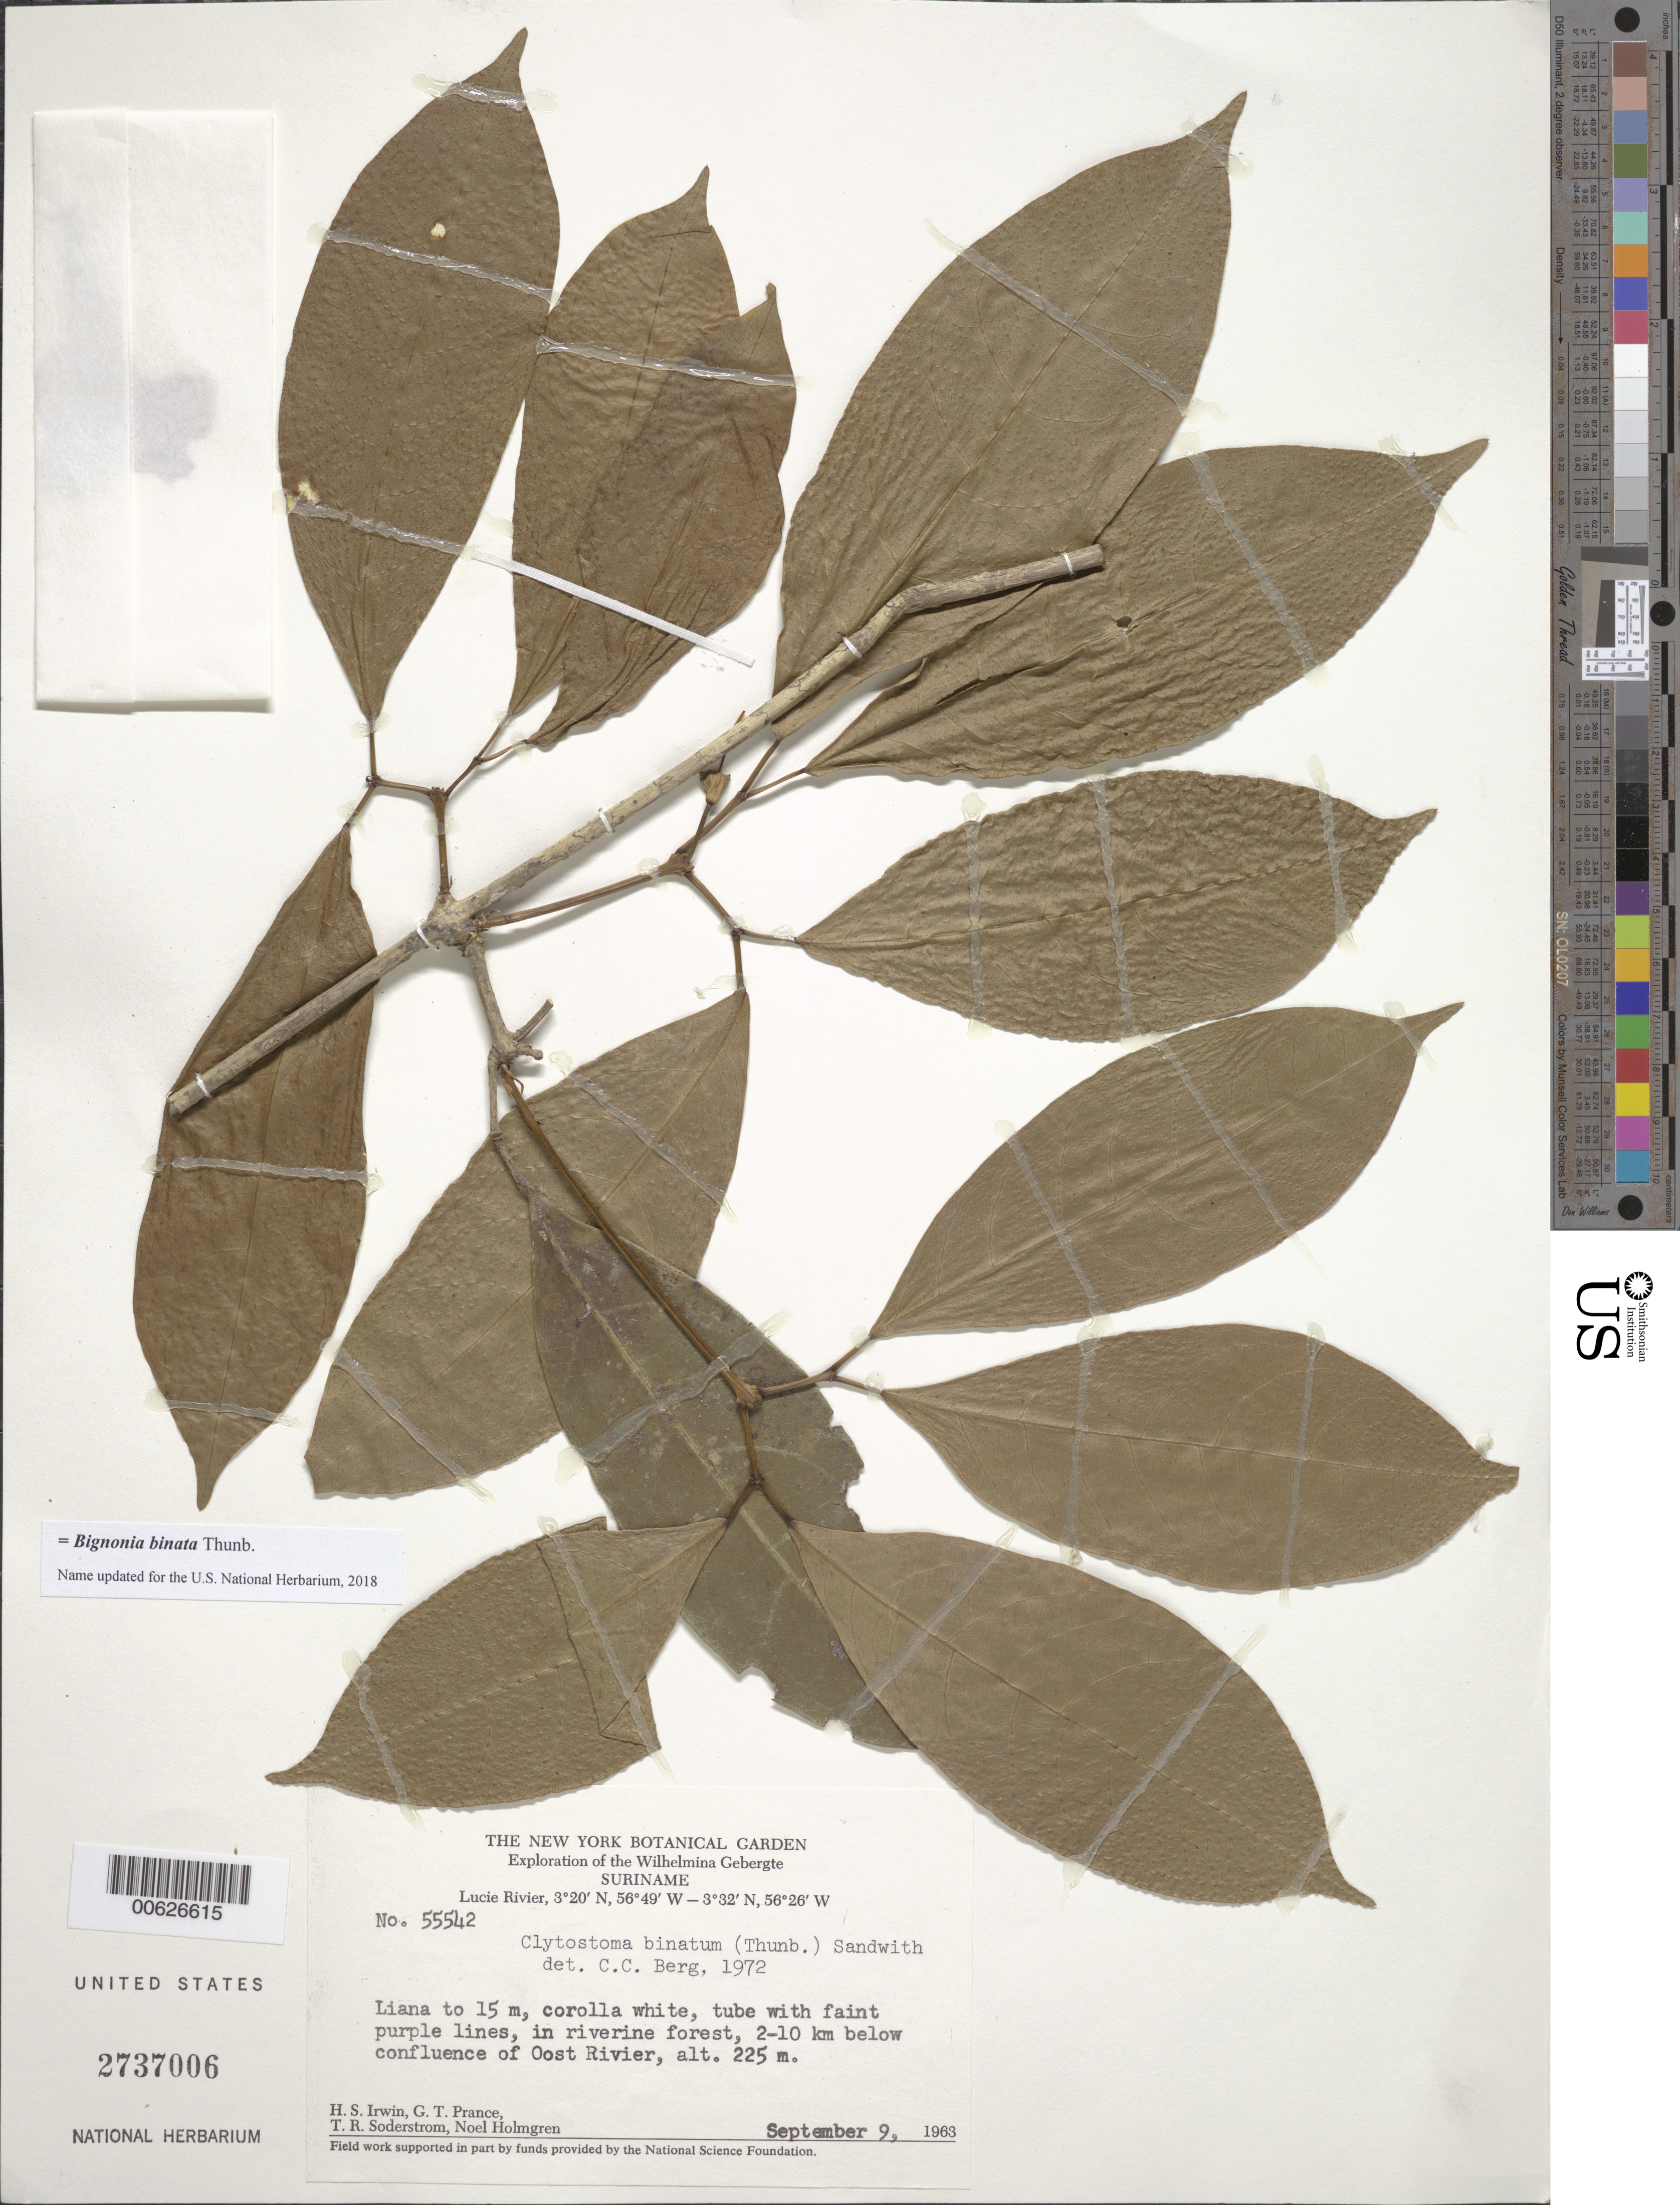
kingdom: Plantae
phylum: Tracheophyta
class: Magnoliopsida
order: Lamiales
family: Bignoniaceae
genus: Bignonia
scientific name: Bignonia binata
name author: Thunb.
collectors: H. Irwin, G. T. Prance, T. R. Soderstrom & N. H. Holmgren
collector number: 55542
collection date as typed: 9-Sep-63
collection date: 1963-09-09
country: Suriname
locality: Lucie R., 2-10 km below confl. with Oost R., Wilhelmina Gebergte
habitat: Riverine forest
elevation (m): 225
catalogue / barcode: US 2737006